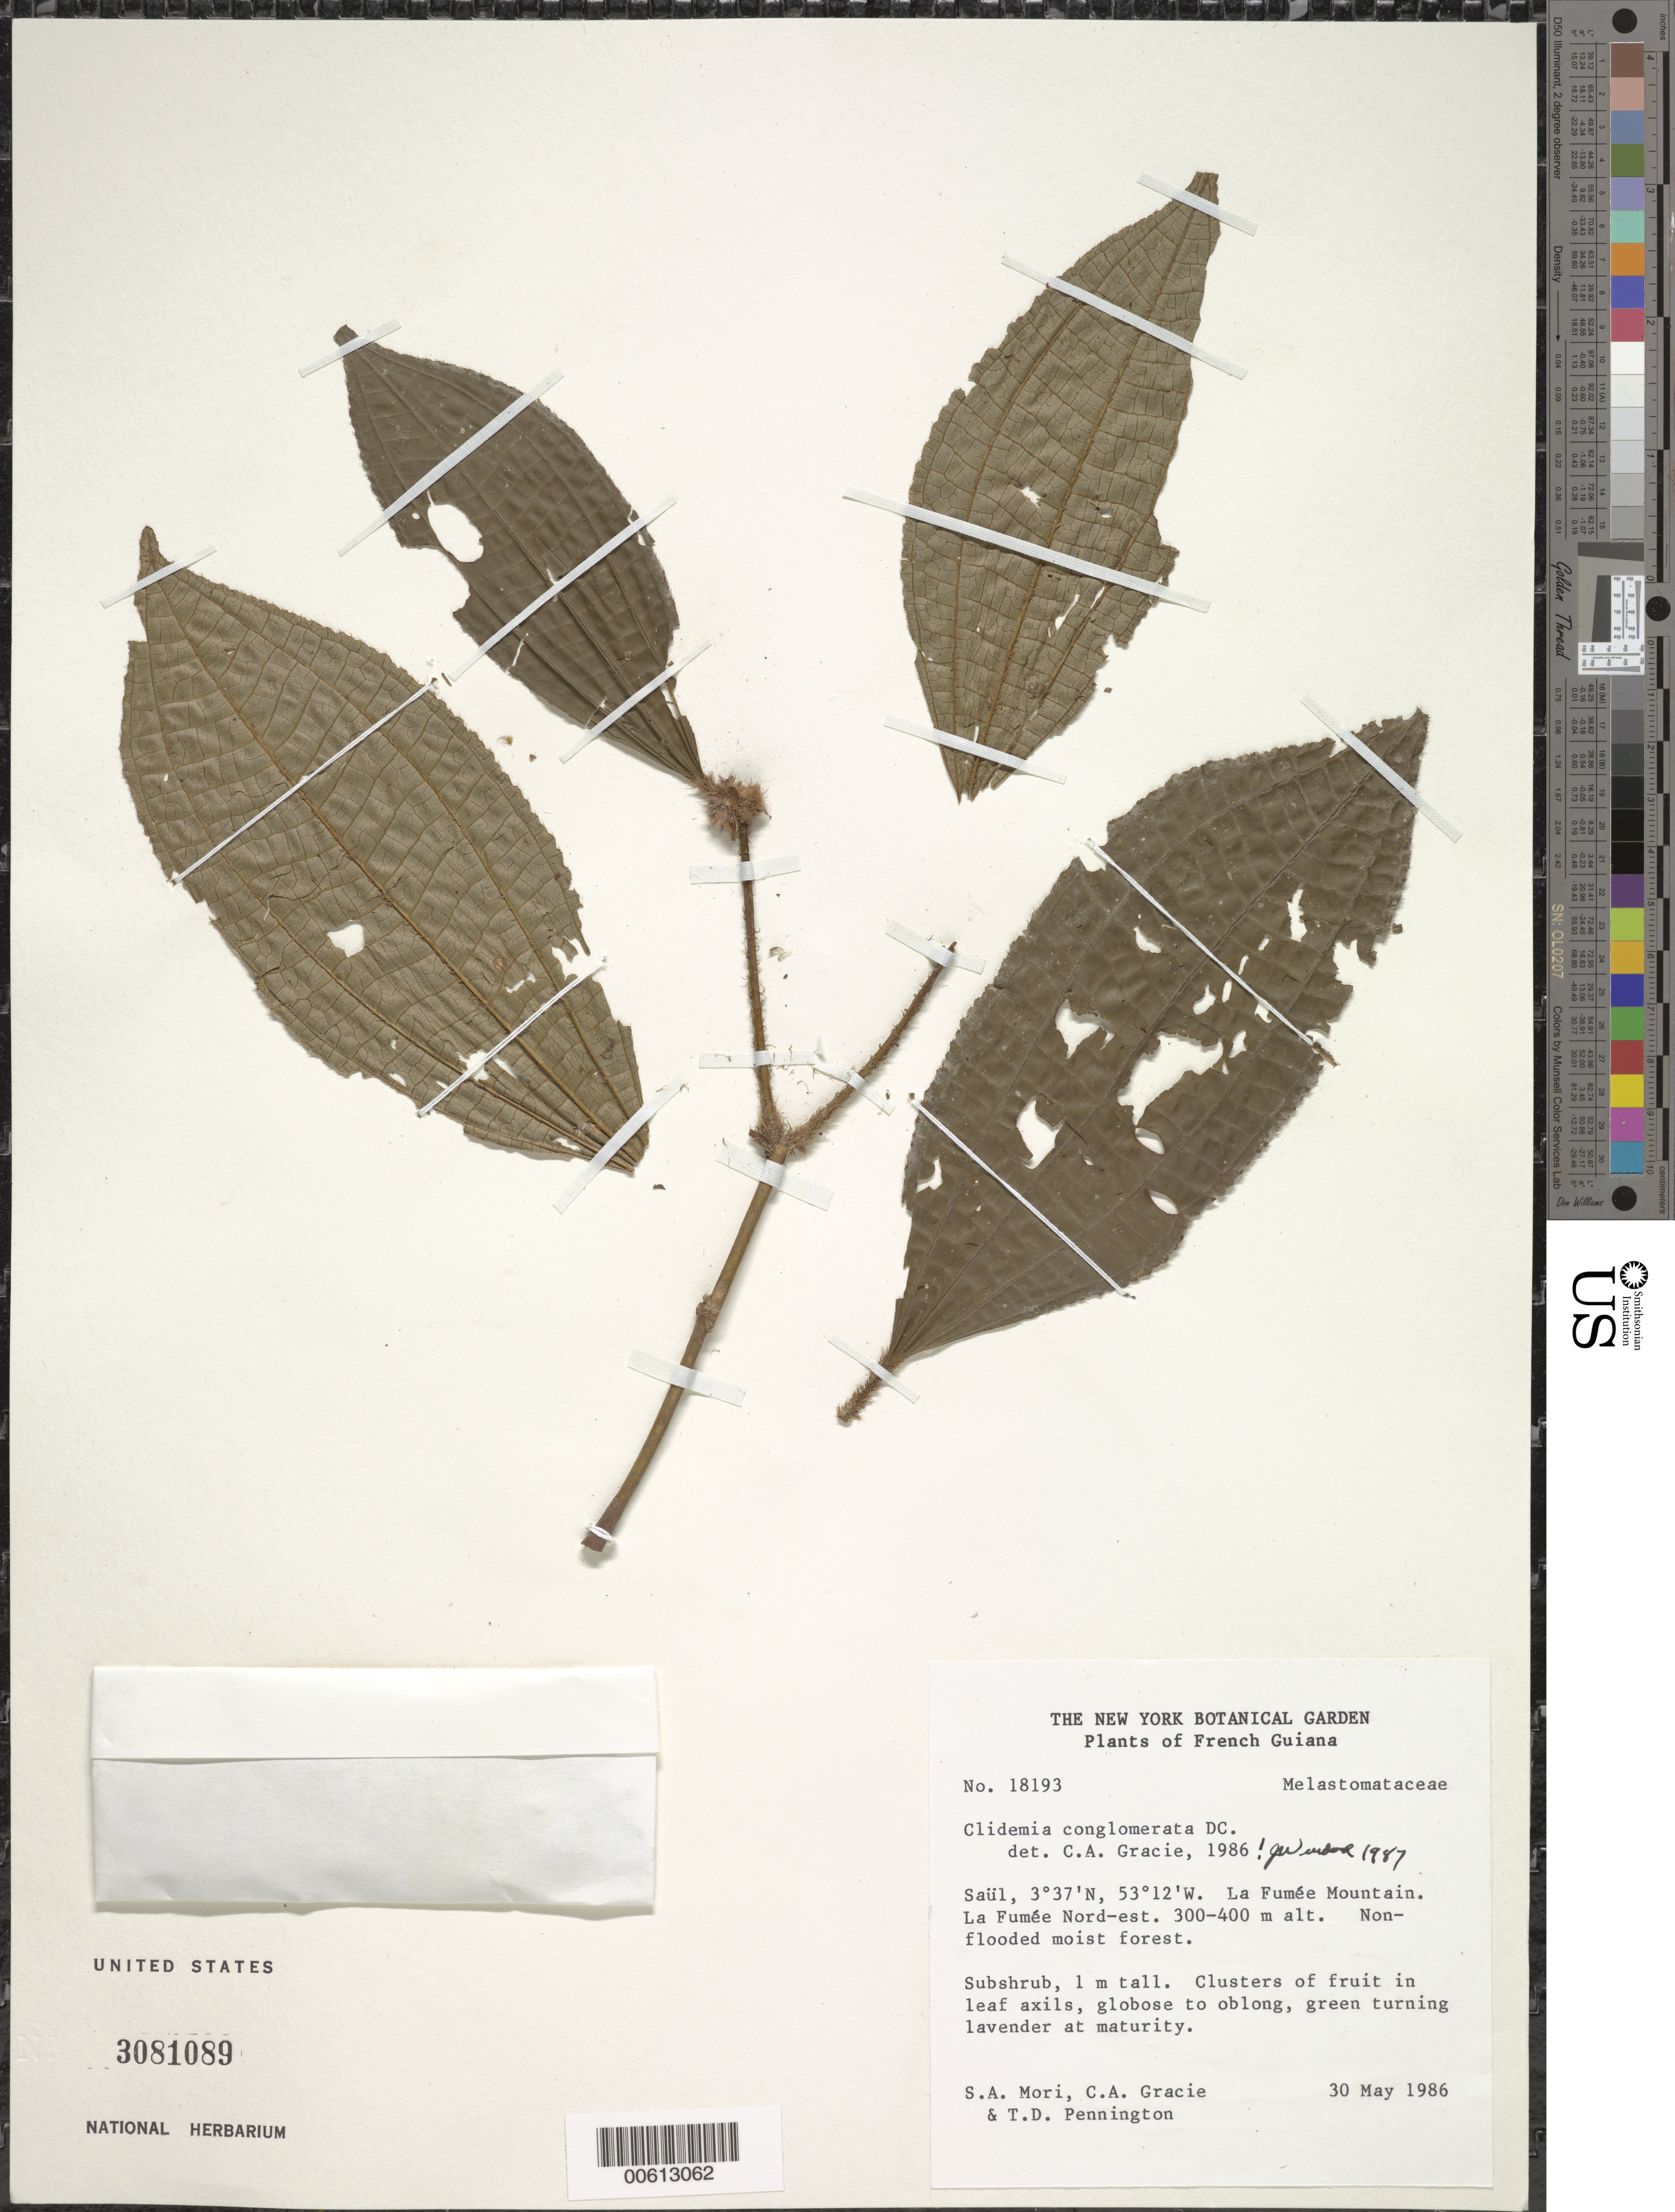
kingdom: Plantae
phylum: Tracheophyta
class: Magnoliopsida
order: Myrtales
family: Melastomataceae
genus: Clidemia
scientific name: Clidemia conglomerata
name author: DC.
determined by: Wurdack, John J., (US), US (UNITED STATES)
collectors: S. Mori, C. A. Gracie & T. D. Pennington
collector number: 18193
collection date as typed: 30-May-86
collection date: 1986-05-30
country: French Guiana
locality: Saül, La Fumée Mountain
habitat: Non-flooded moist forest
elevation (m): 300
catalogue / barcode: US 3081089